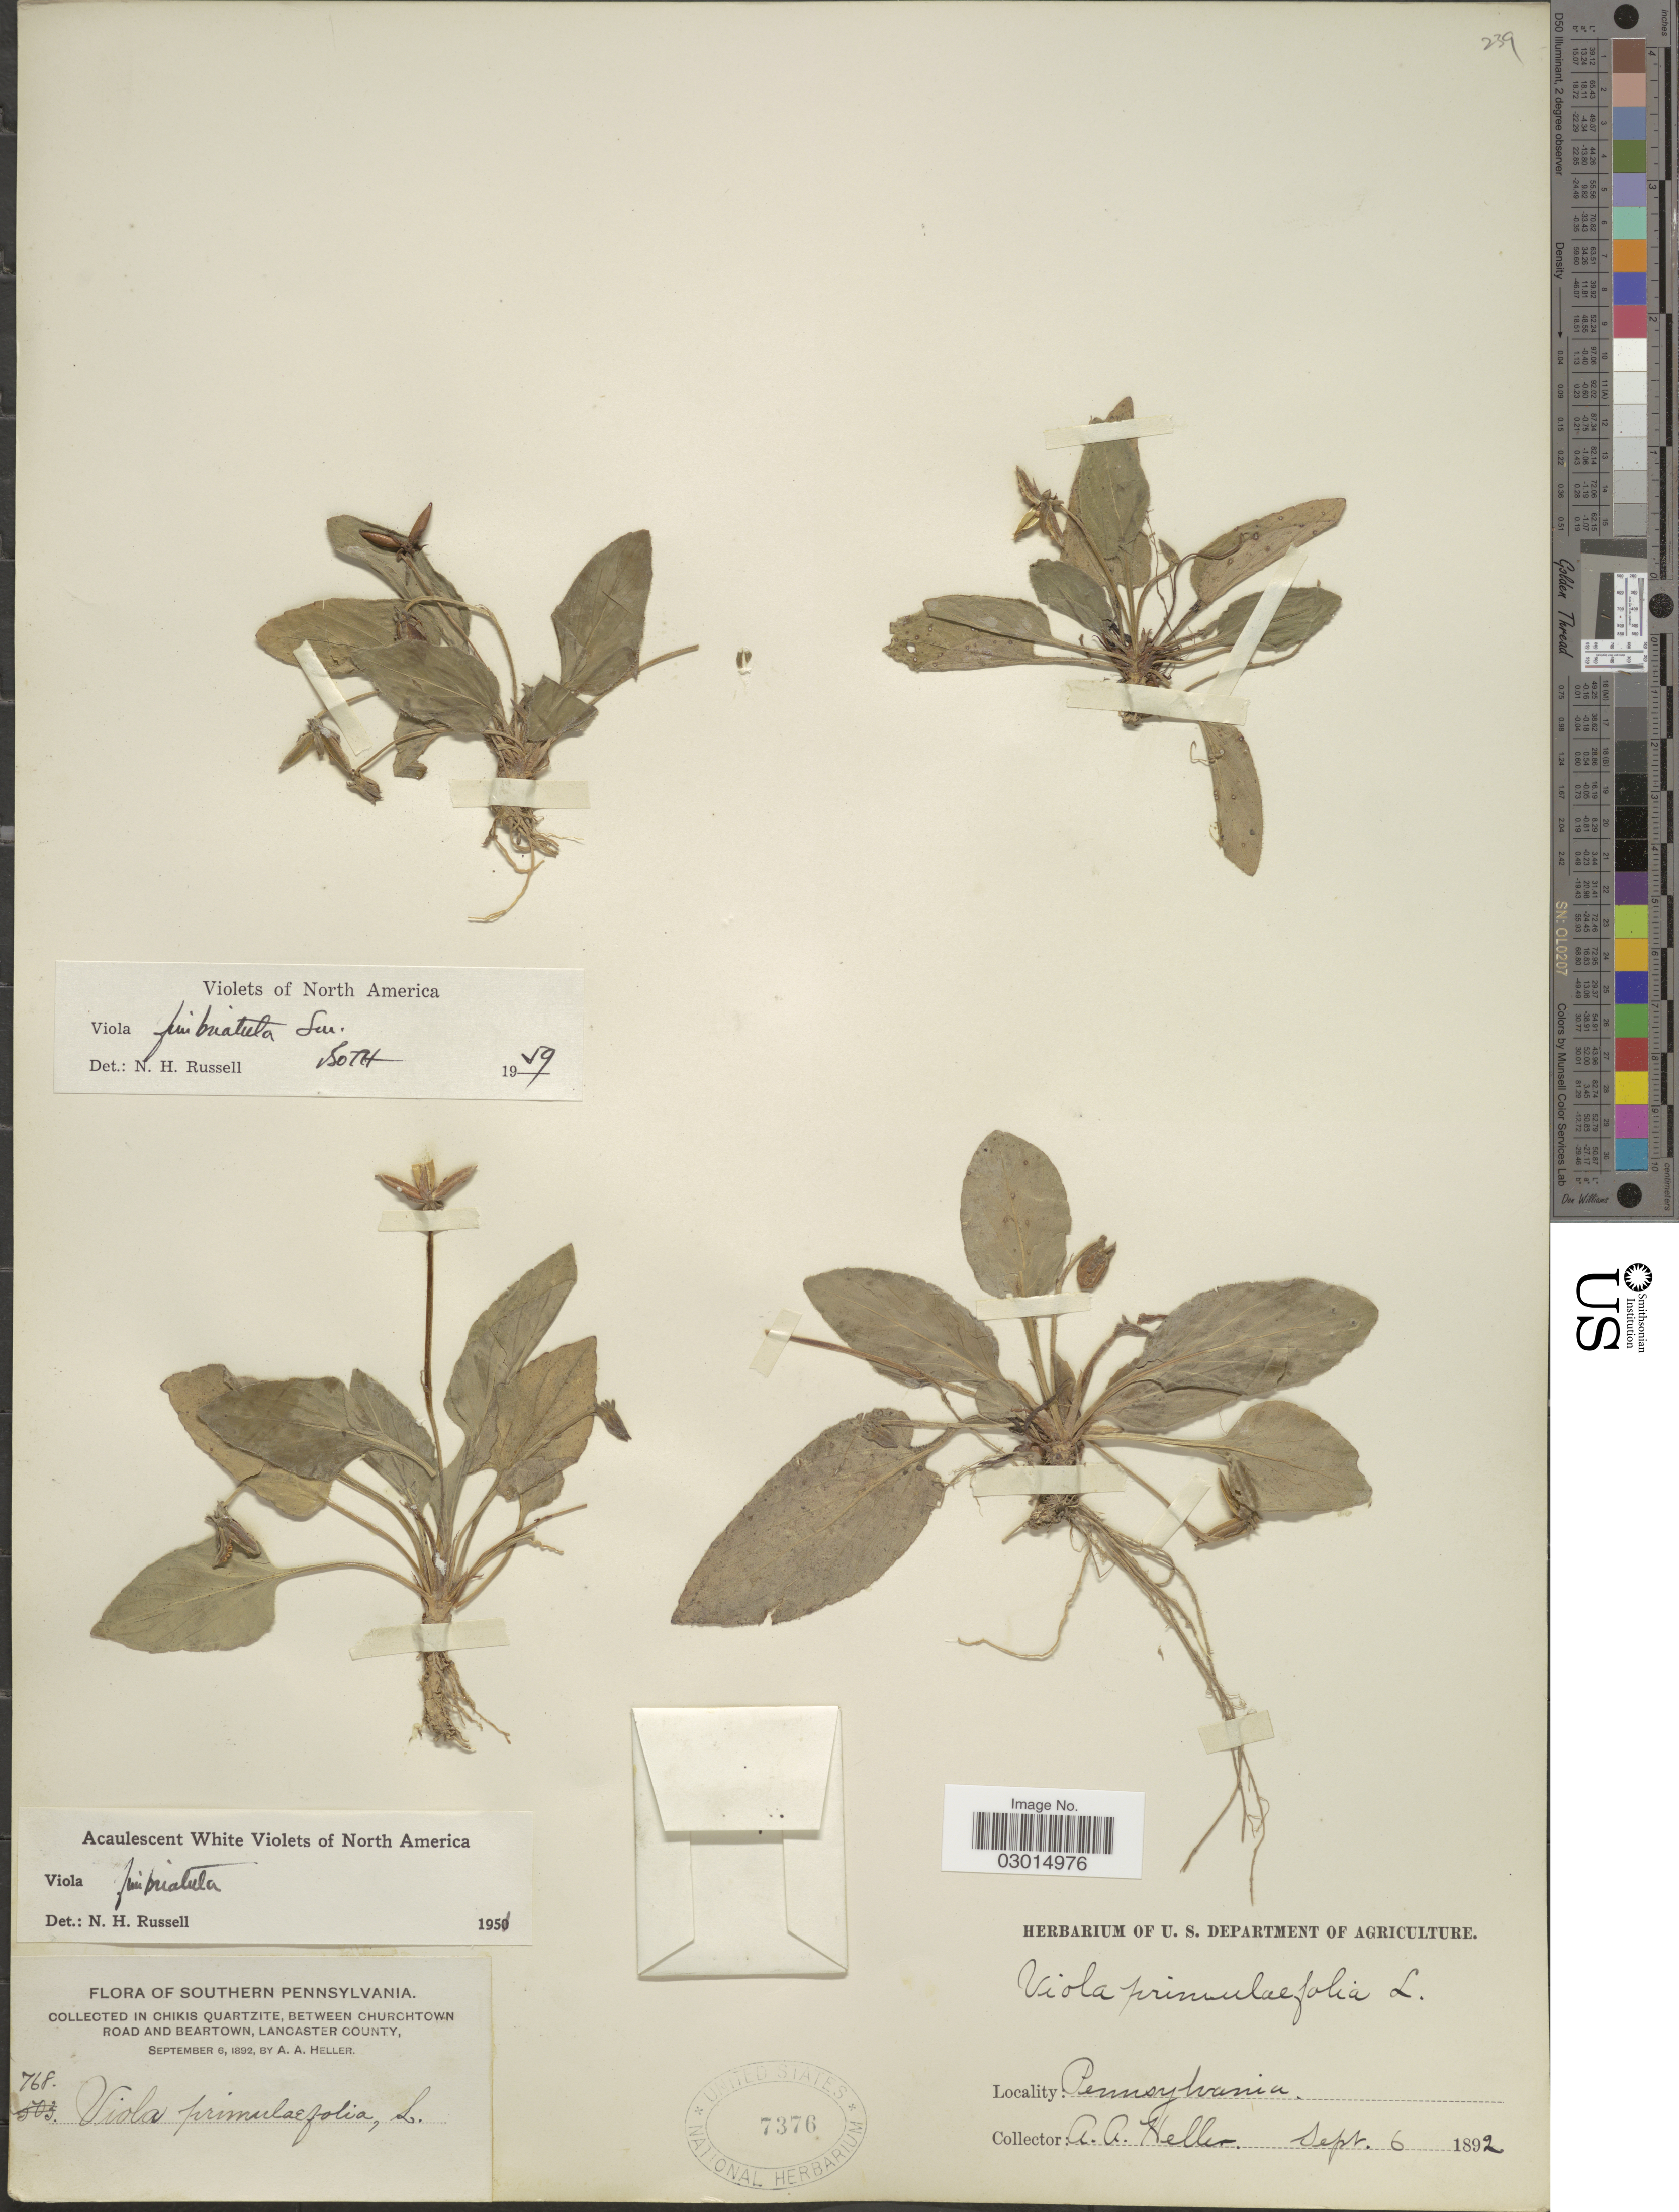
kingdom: Plantae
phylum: Tracheophyta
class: Magnoliopsida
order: Malpighiales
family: Violaceae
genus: Viola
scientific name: Viola fimbriatula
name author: Small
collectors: A. A. Heller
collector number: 768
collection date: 1892-09-06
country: United States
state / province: Pennsylvania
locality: Southern Pennsylvania. Collected in Chikis Quartzite, between Churchtown Road and Beartown, Lancaster County.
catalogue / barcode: US 7376